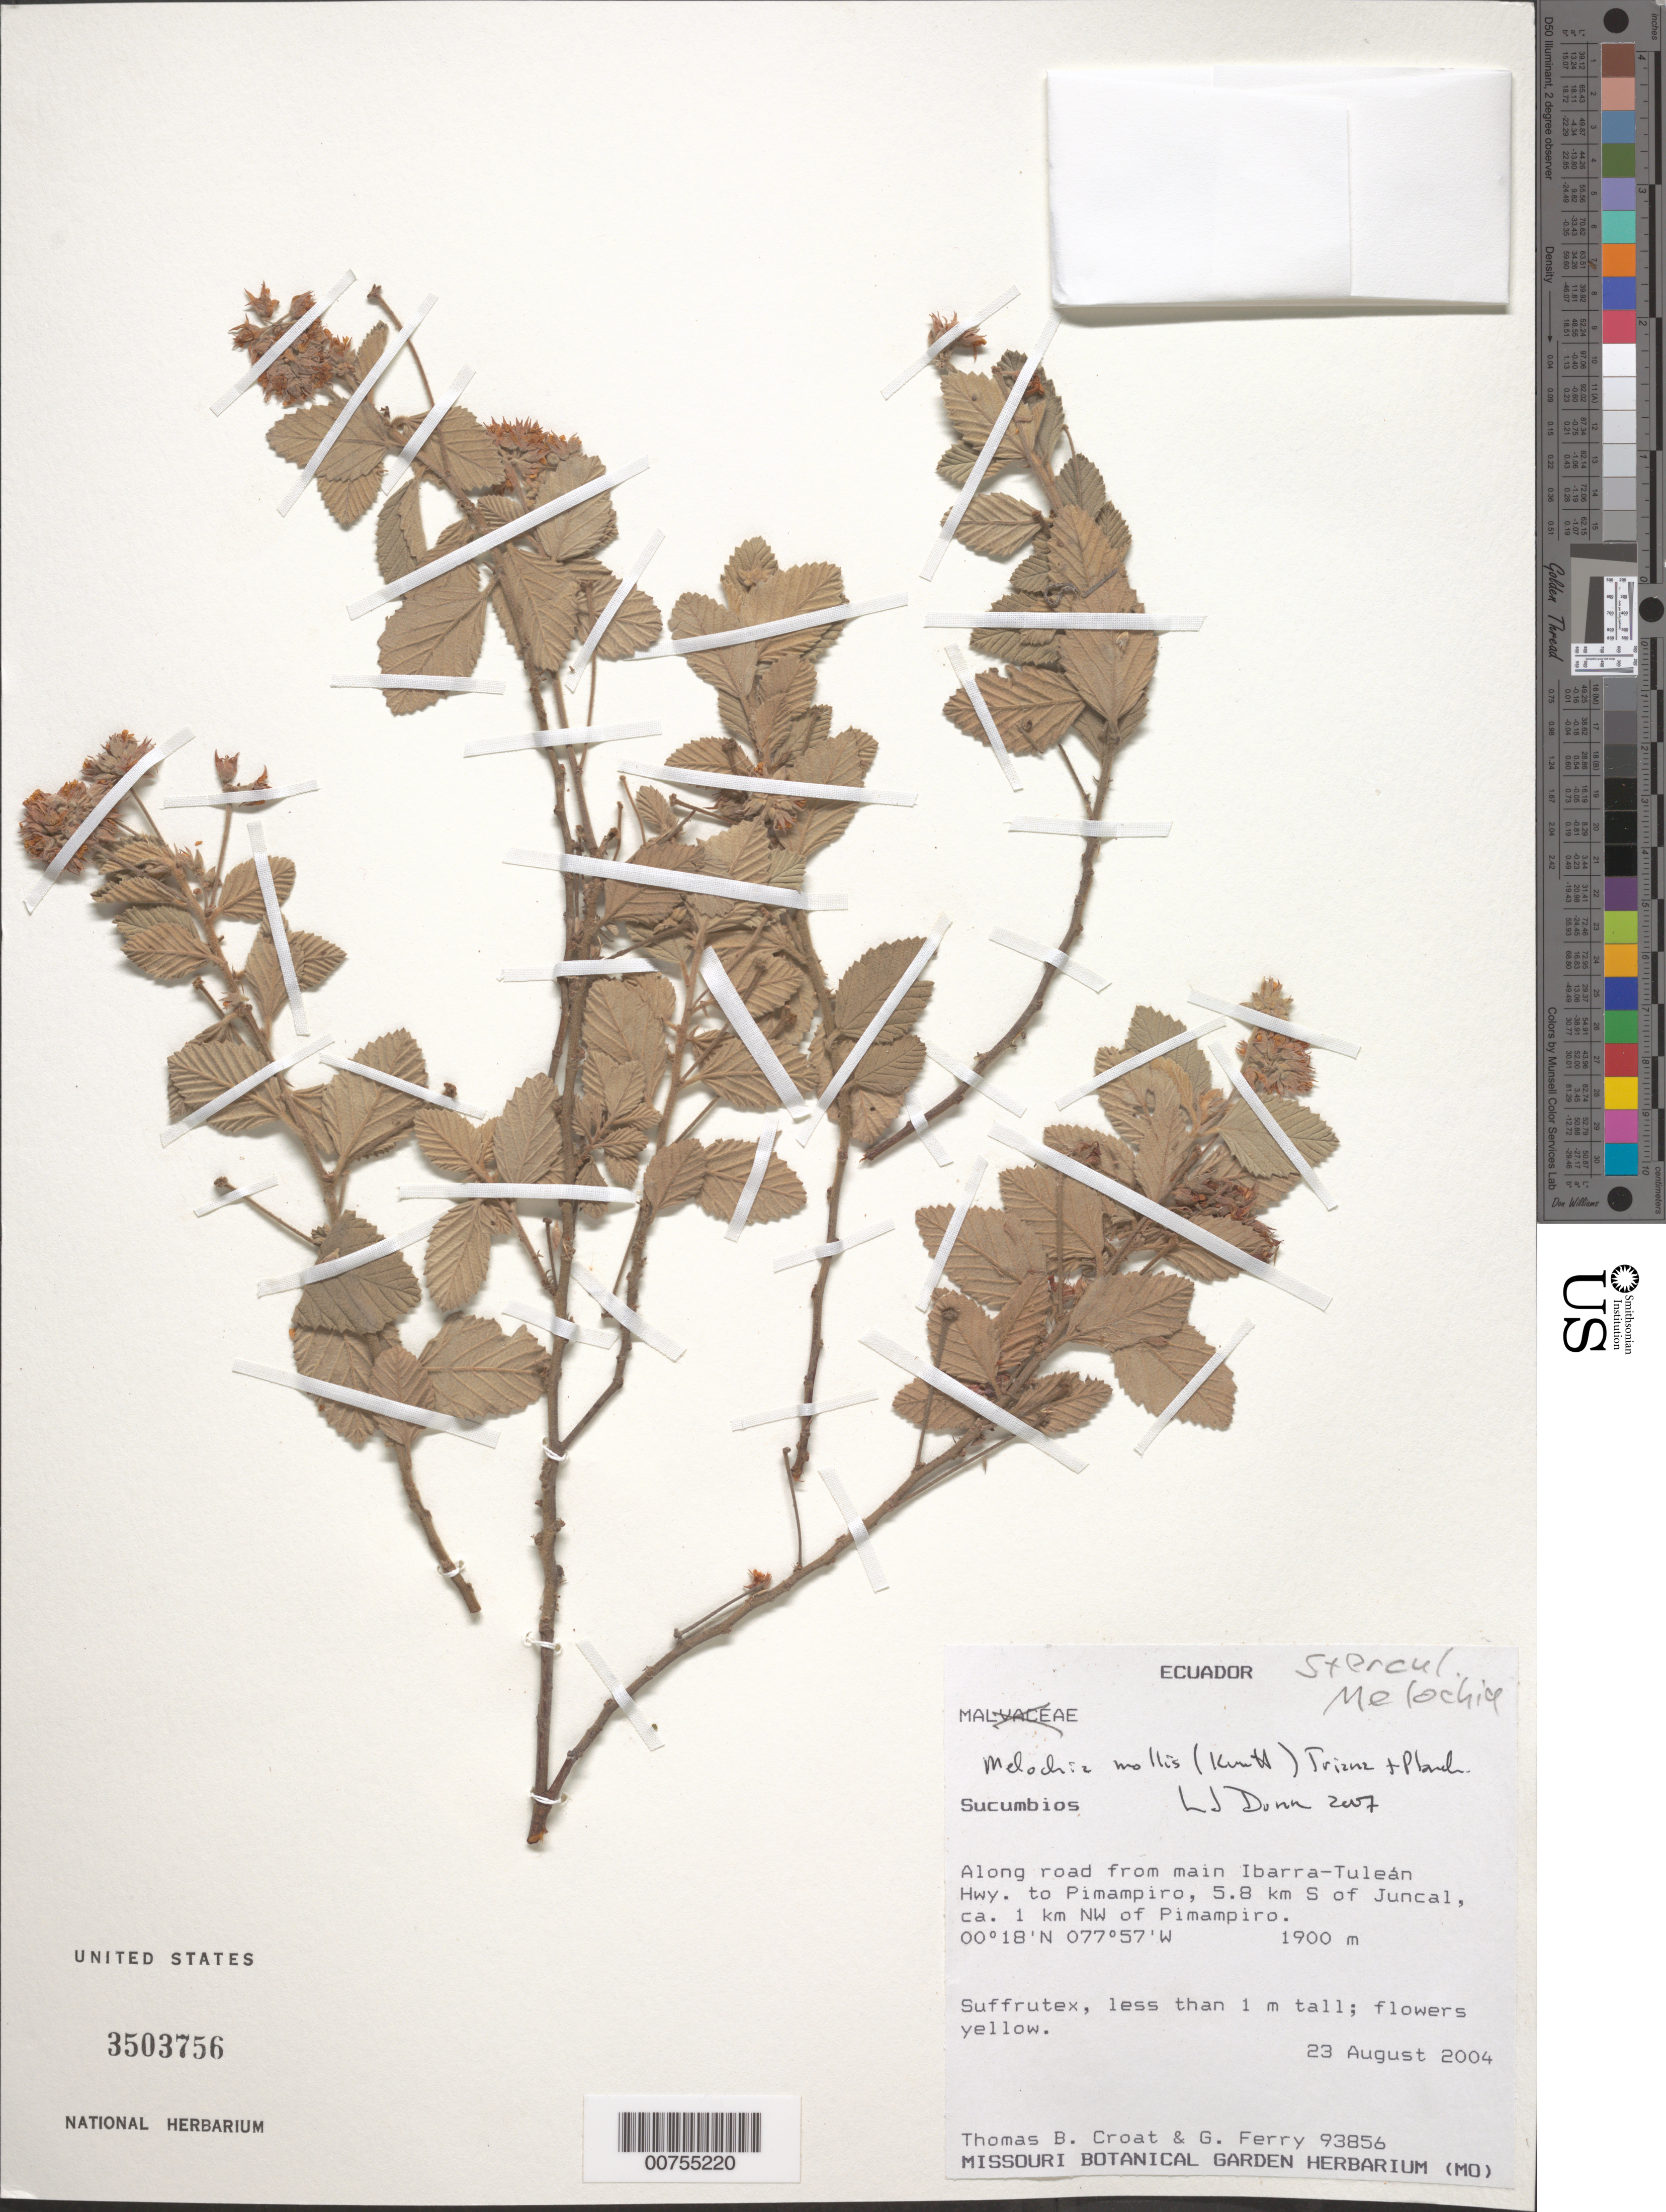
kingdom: Plantae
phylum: Tracheophyta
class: Magnoliopsida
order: Malvales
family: Malvaceae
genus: Melochia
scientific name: Melochia mollis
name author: (Kunth) Triana & Planch.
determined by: Dorr, L. J., (BOT), Smithsonian Institution - National Museum of Natural History (UNITED STATES)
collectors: T. B. Croat & G. Ferry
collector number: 93856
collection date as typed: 23 Aug 2004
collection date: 2004-08-23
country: Ecuador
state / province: Sucumbíos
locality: Along road from main Ibarra-Tuleán Hwy. to Pimampiro, 5.8 km S of Juncal, ca. 1 km NW of Pimampiro.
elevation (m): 1900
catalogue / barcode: US 3503756